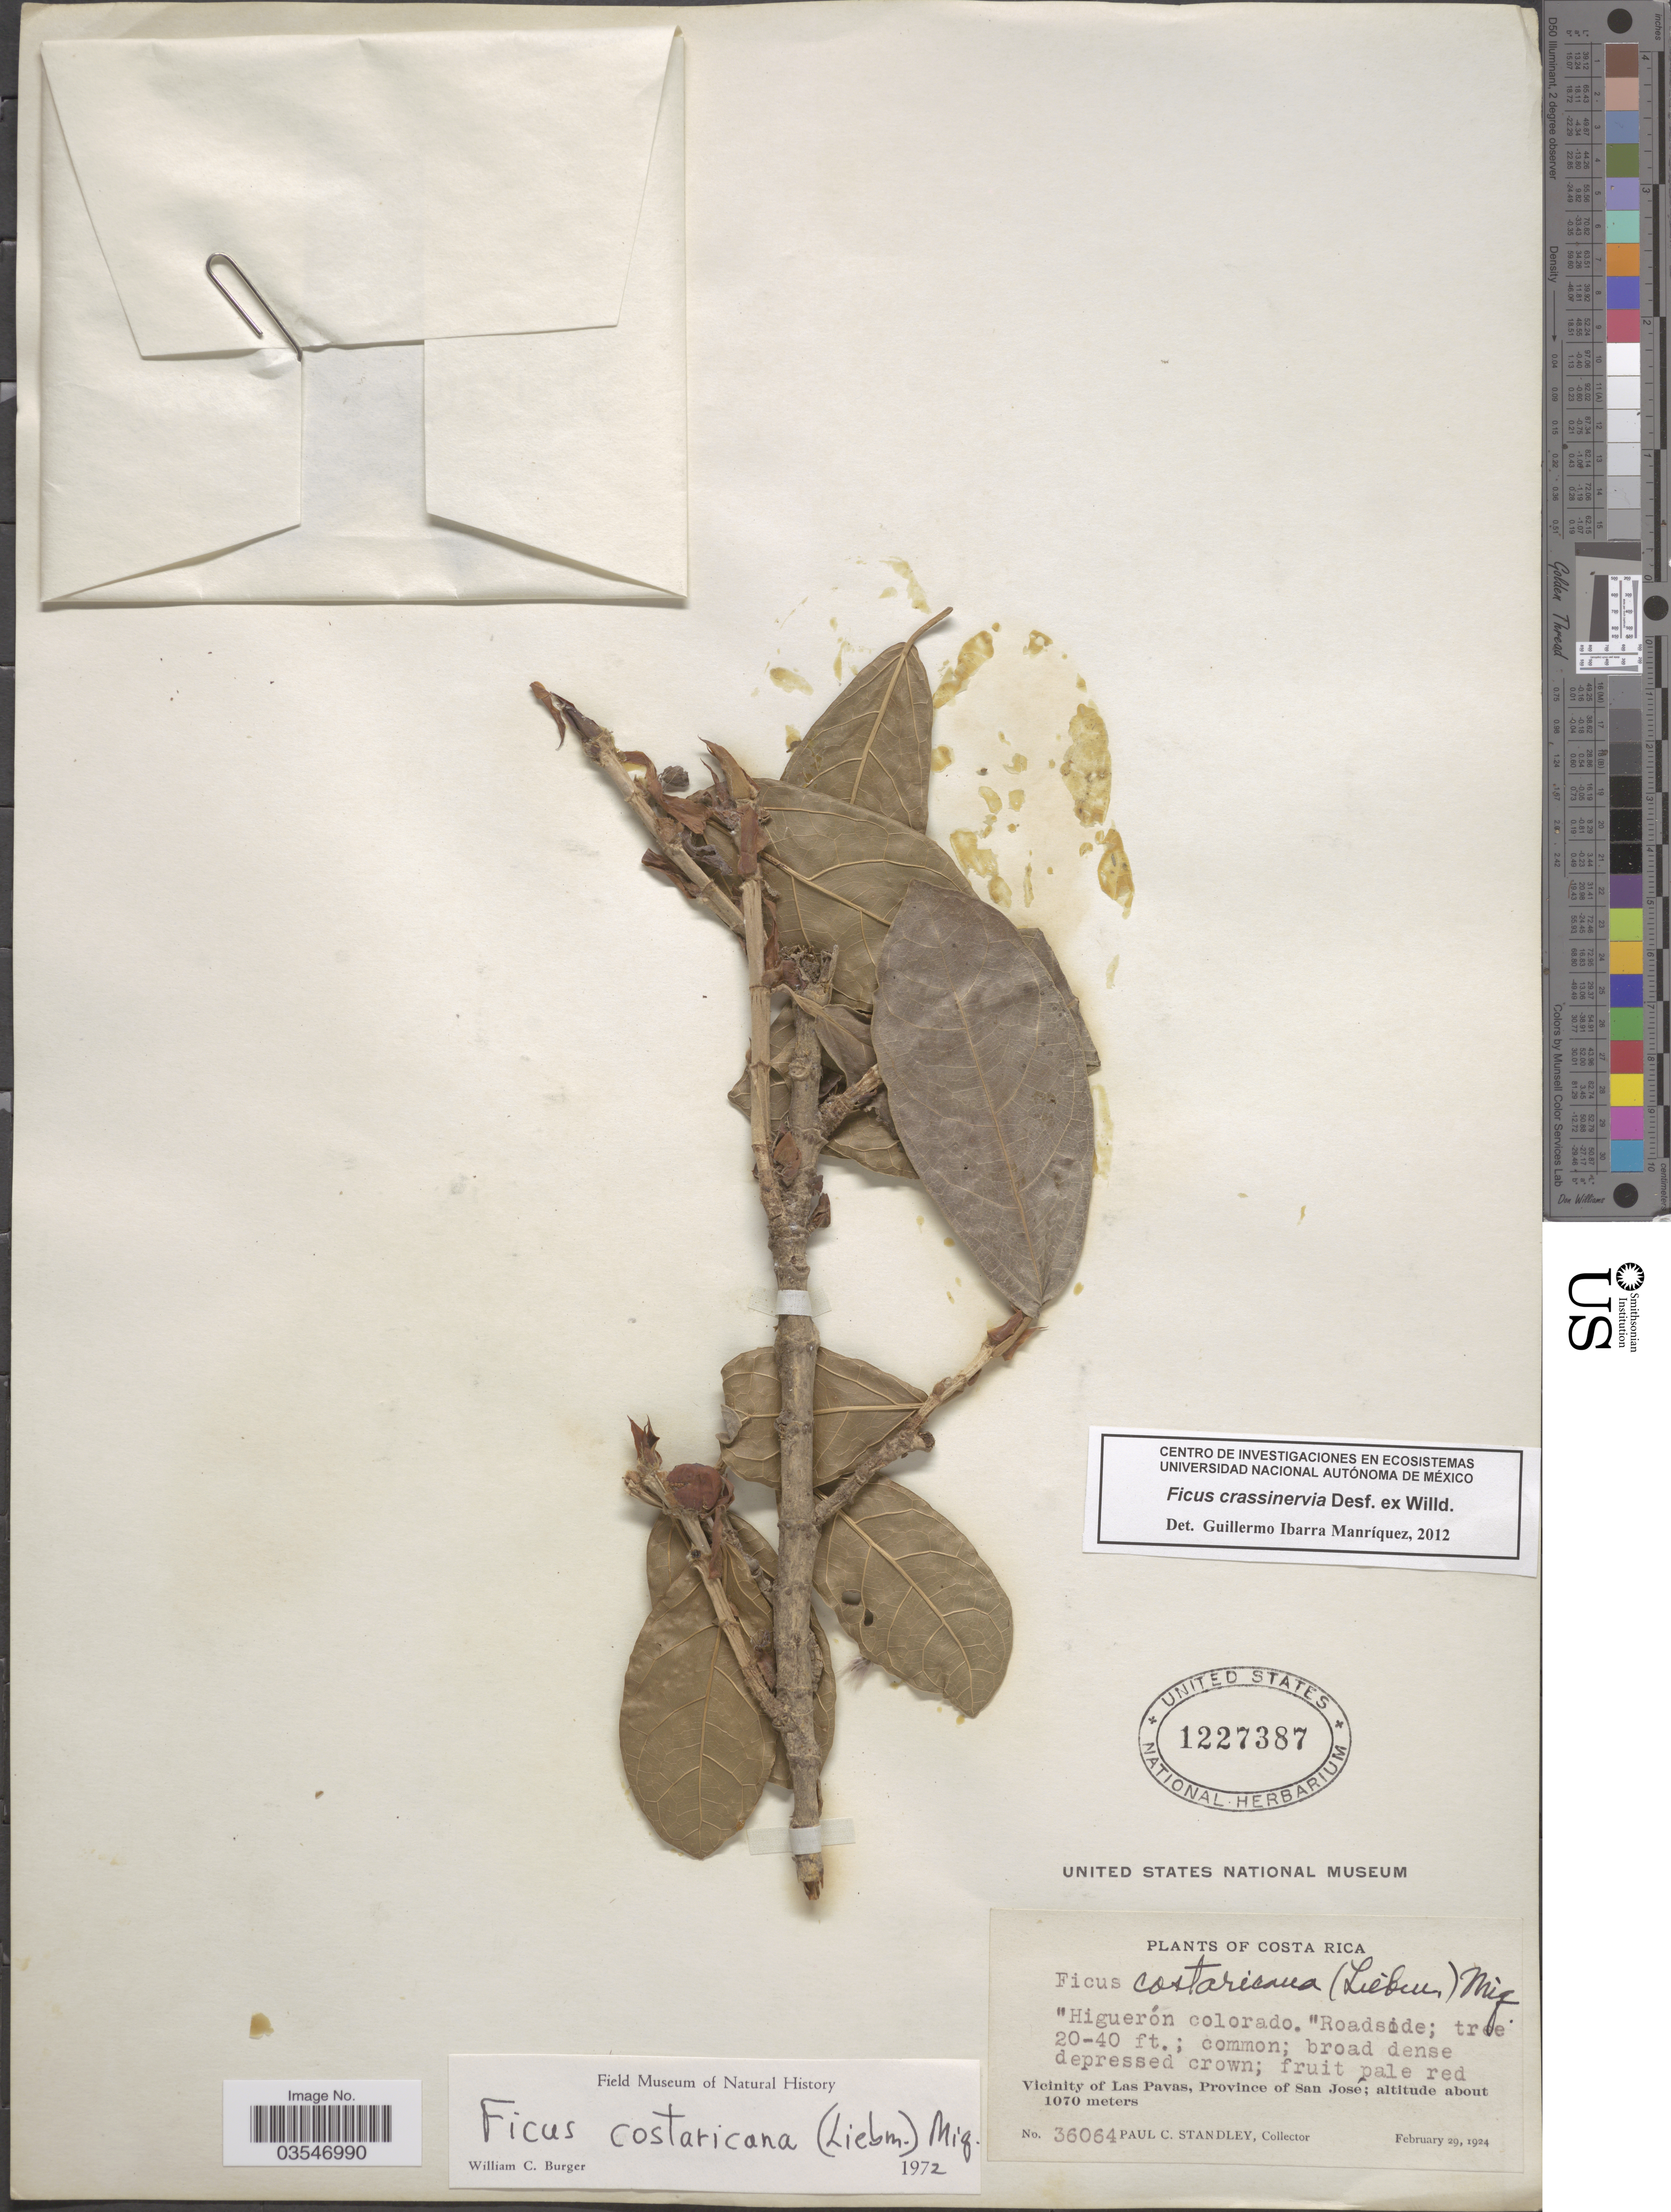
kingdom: Plantae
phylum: Tracheophyta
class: Magnoliopsida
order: Rosales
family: Moraceae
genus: Ficus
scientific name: Ficus crassinervia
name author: Desf. ex Willd.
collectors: P. C. Standley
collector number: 36064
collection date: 1924-02-29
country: Costa Rica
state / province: San José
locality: Vicinity of Las Pavas.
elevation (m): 1070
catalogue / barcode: US 1227387